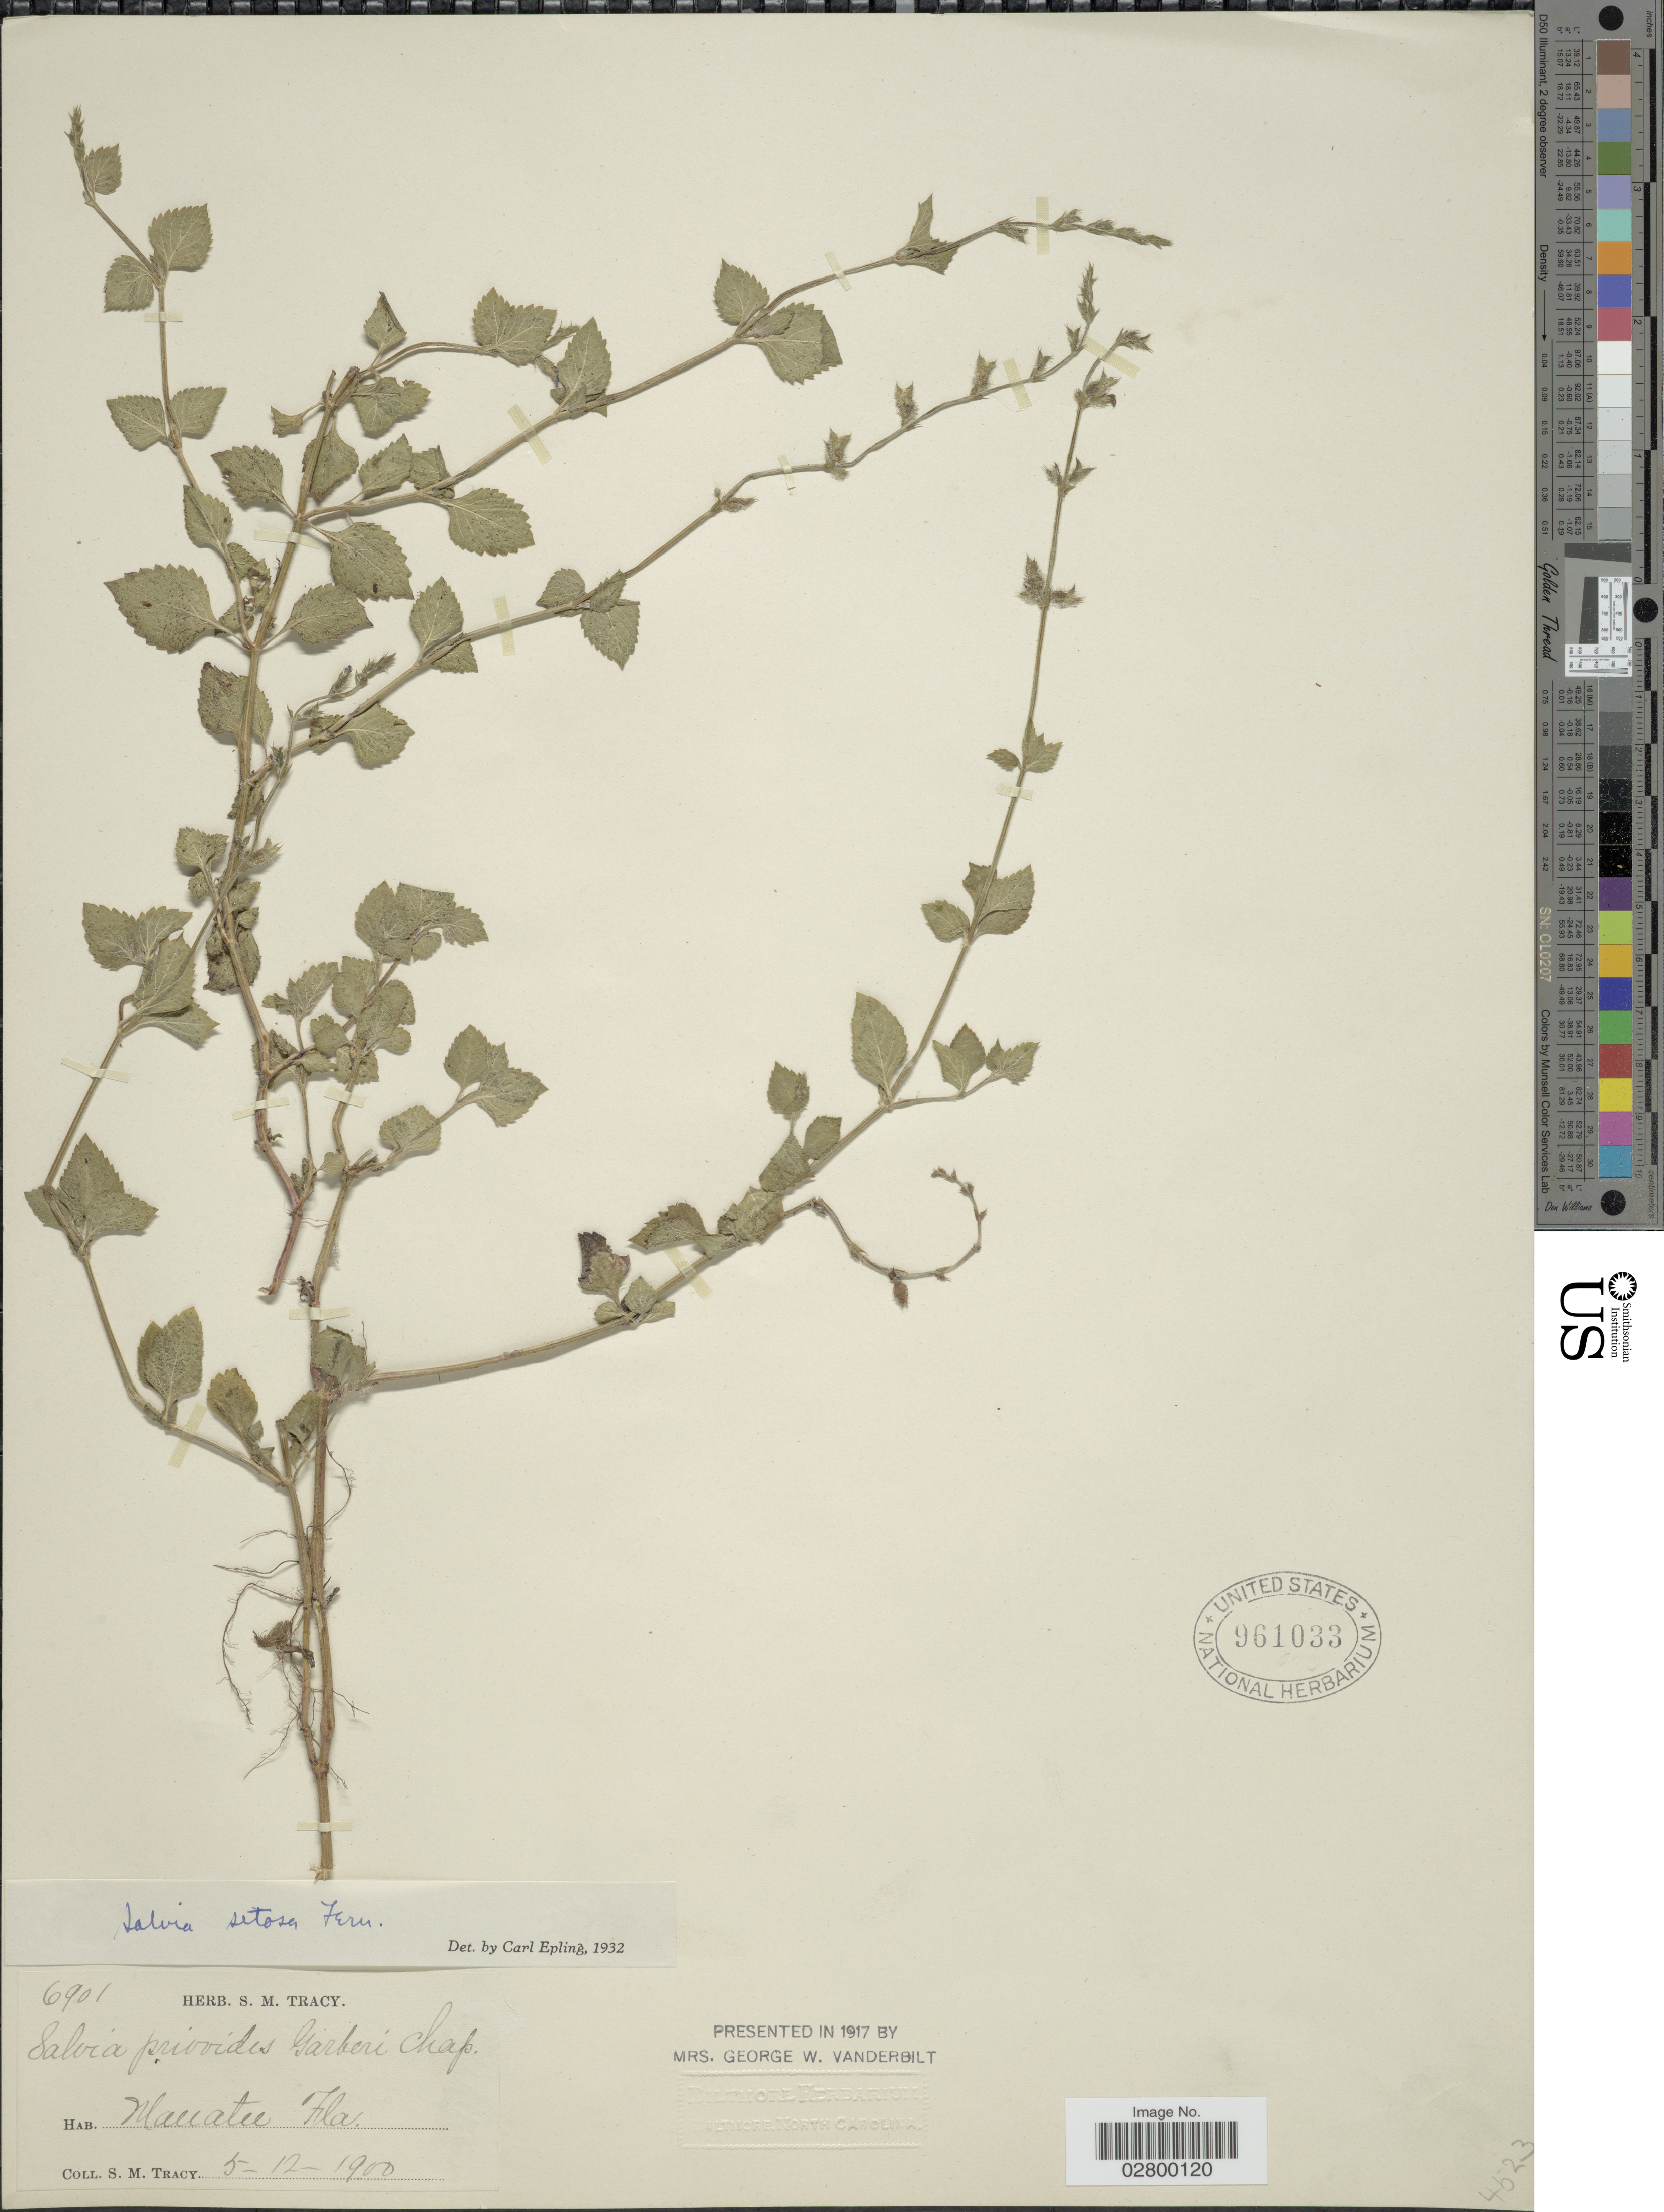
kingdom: Plantae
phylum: Tracheophyta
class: Magnoliopsida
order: Lamiales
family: Lamiaceae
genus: Salvia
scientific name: Salvia setosa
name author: Fernald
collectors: S. M. Tracy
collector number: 6901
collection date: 1900-05-12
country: United States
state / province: Florida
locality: Manatee.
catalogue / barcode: US 961033